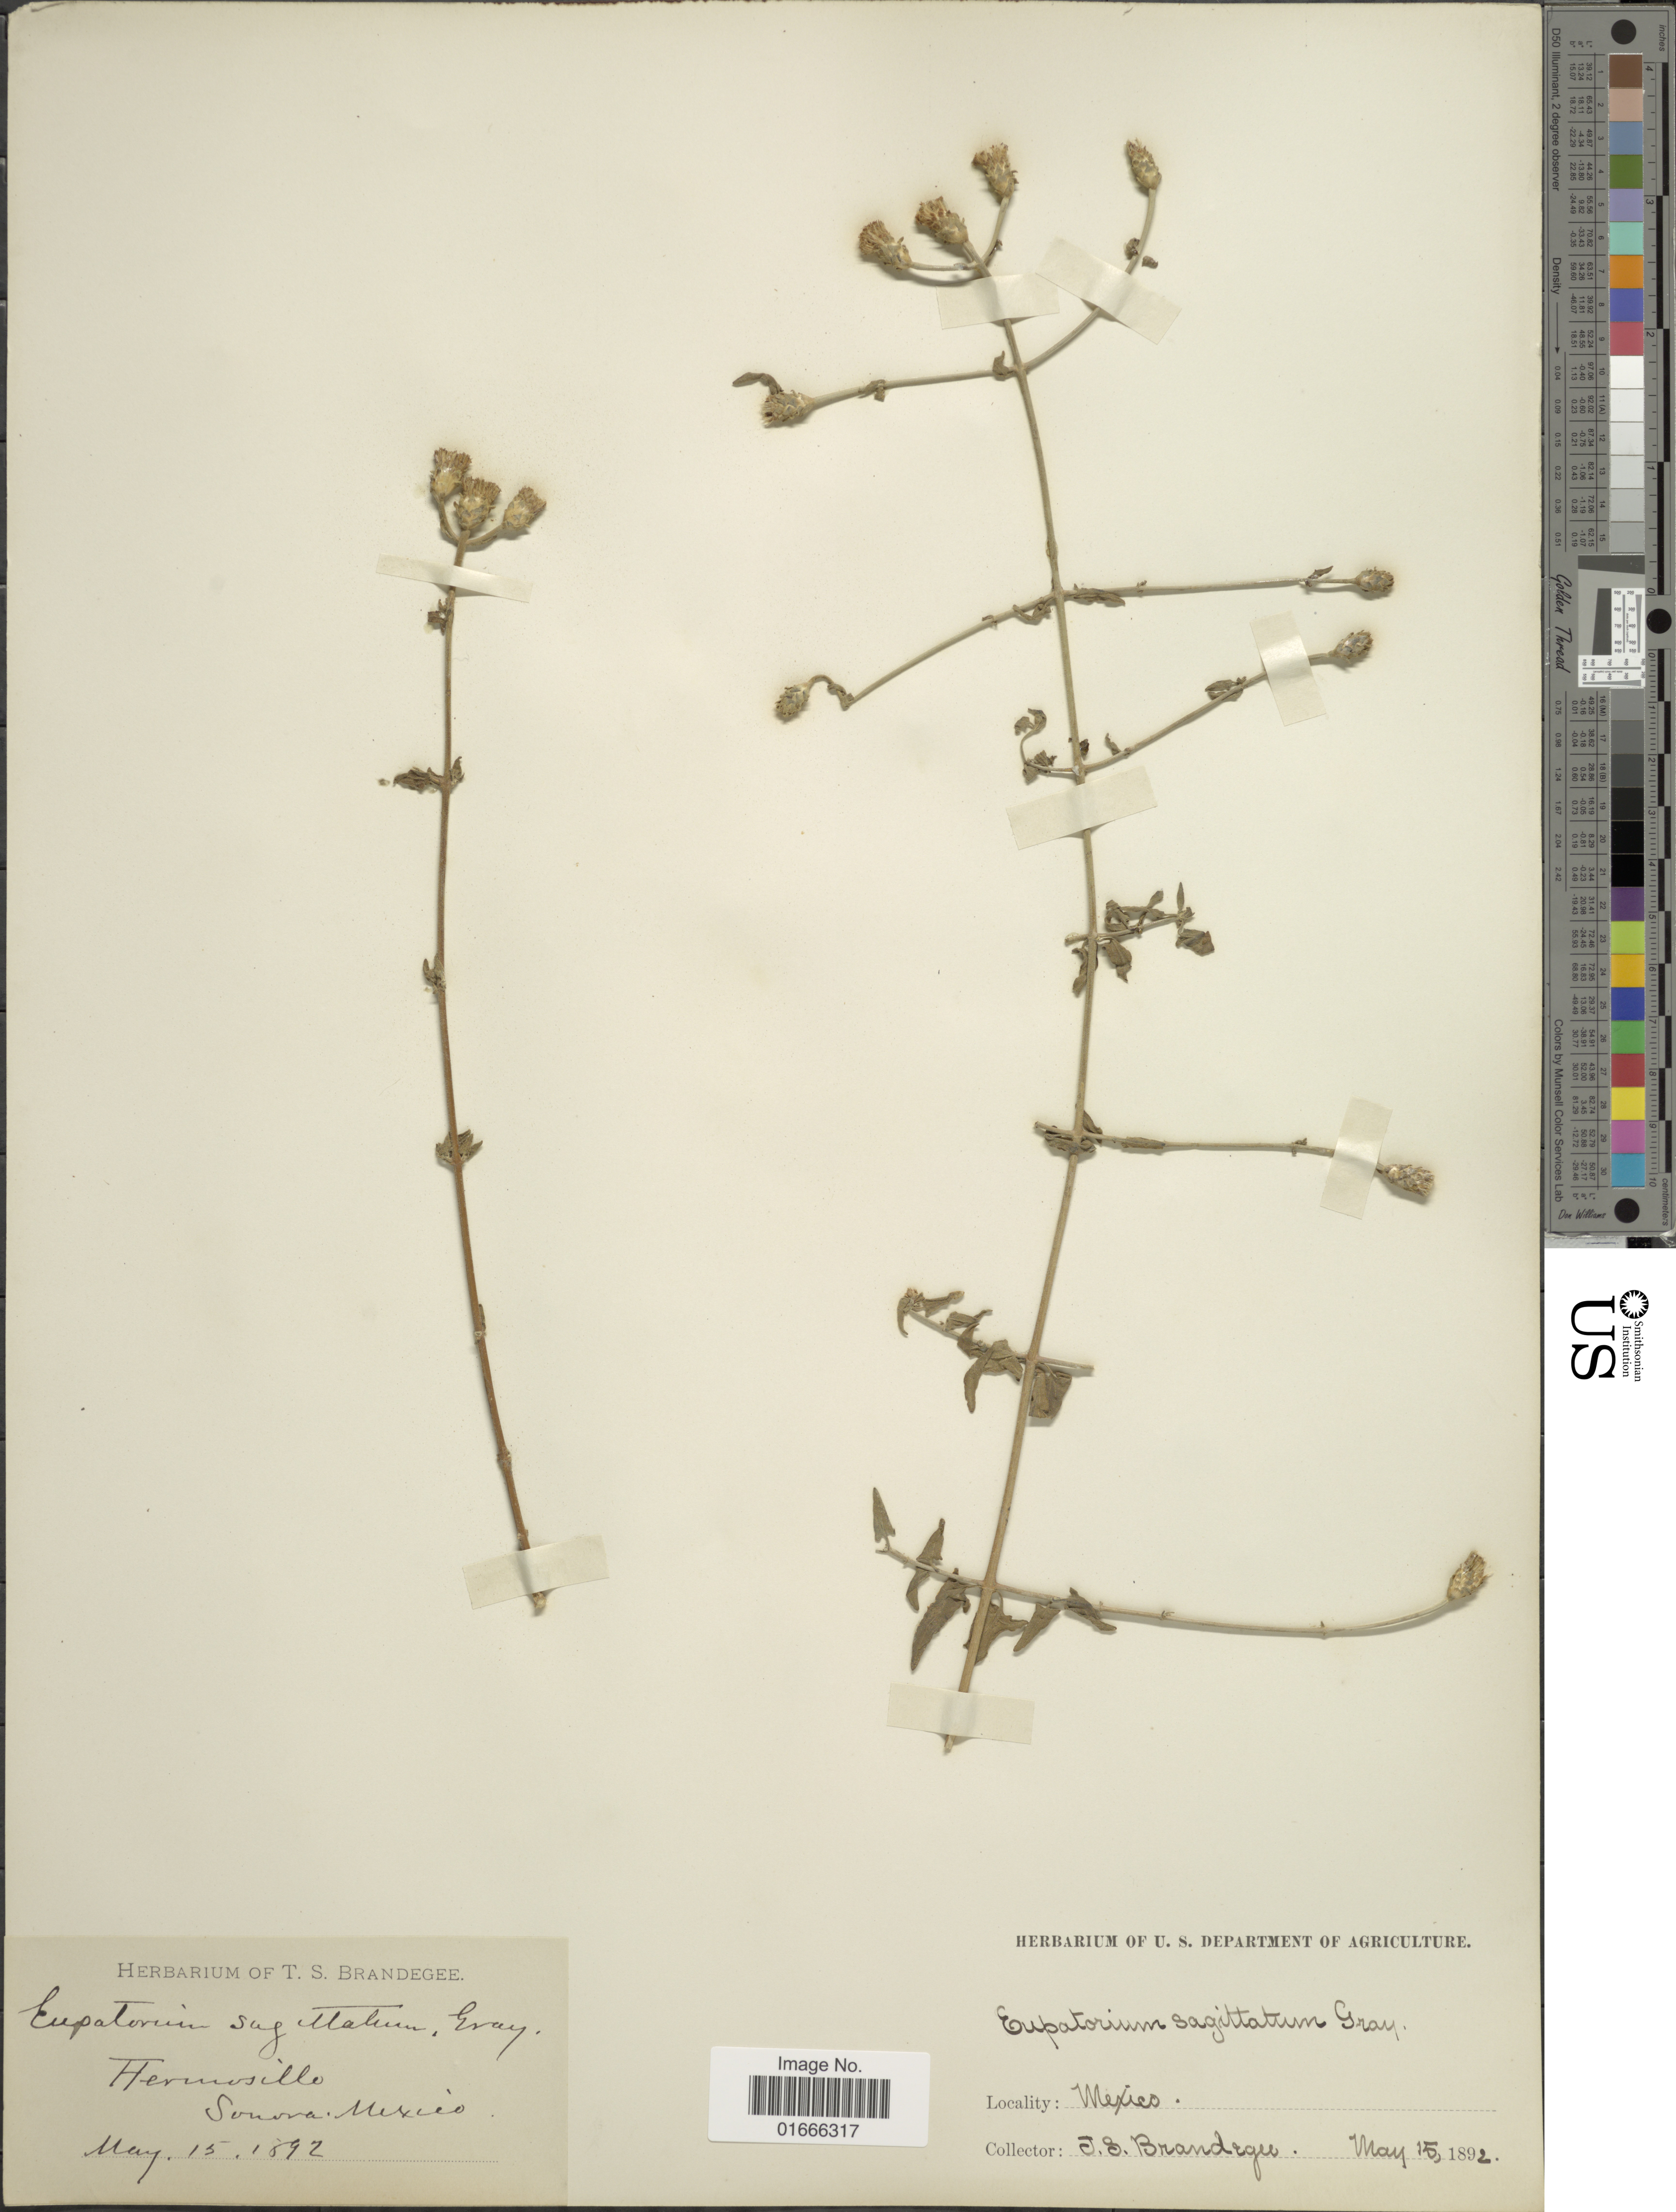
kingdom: Plantae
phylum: Tracheophyta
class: Magnoliopsida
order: Asterales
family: Asteraceae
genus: Chromolaena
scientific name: Chromolaena sagittata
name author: (A. Gray) R.M. King & H. Rob.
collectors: J. S. Brandegee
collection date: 1892-05-15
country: Mexico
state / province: Sonora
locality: Hermsville, Sonora, Mexico.